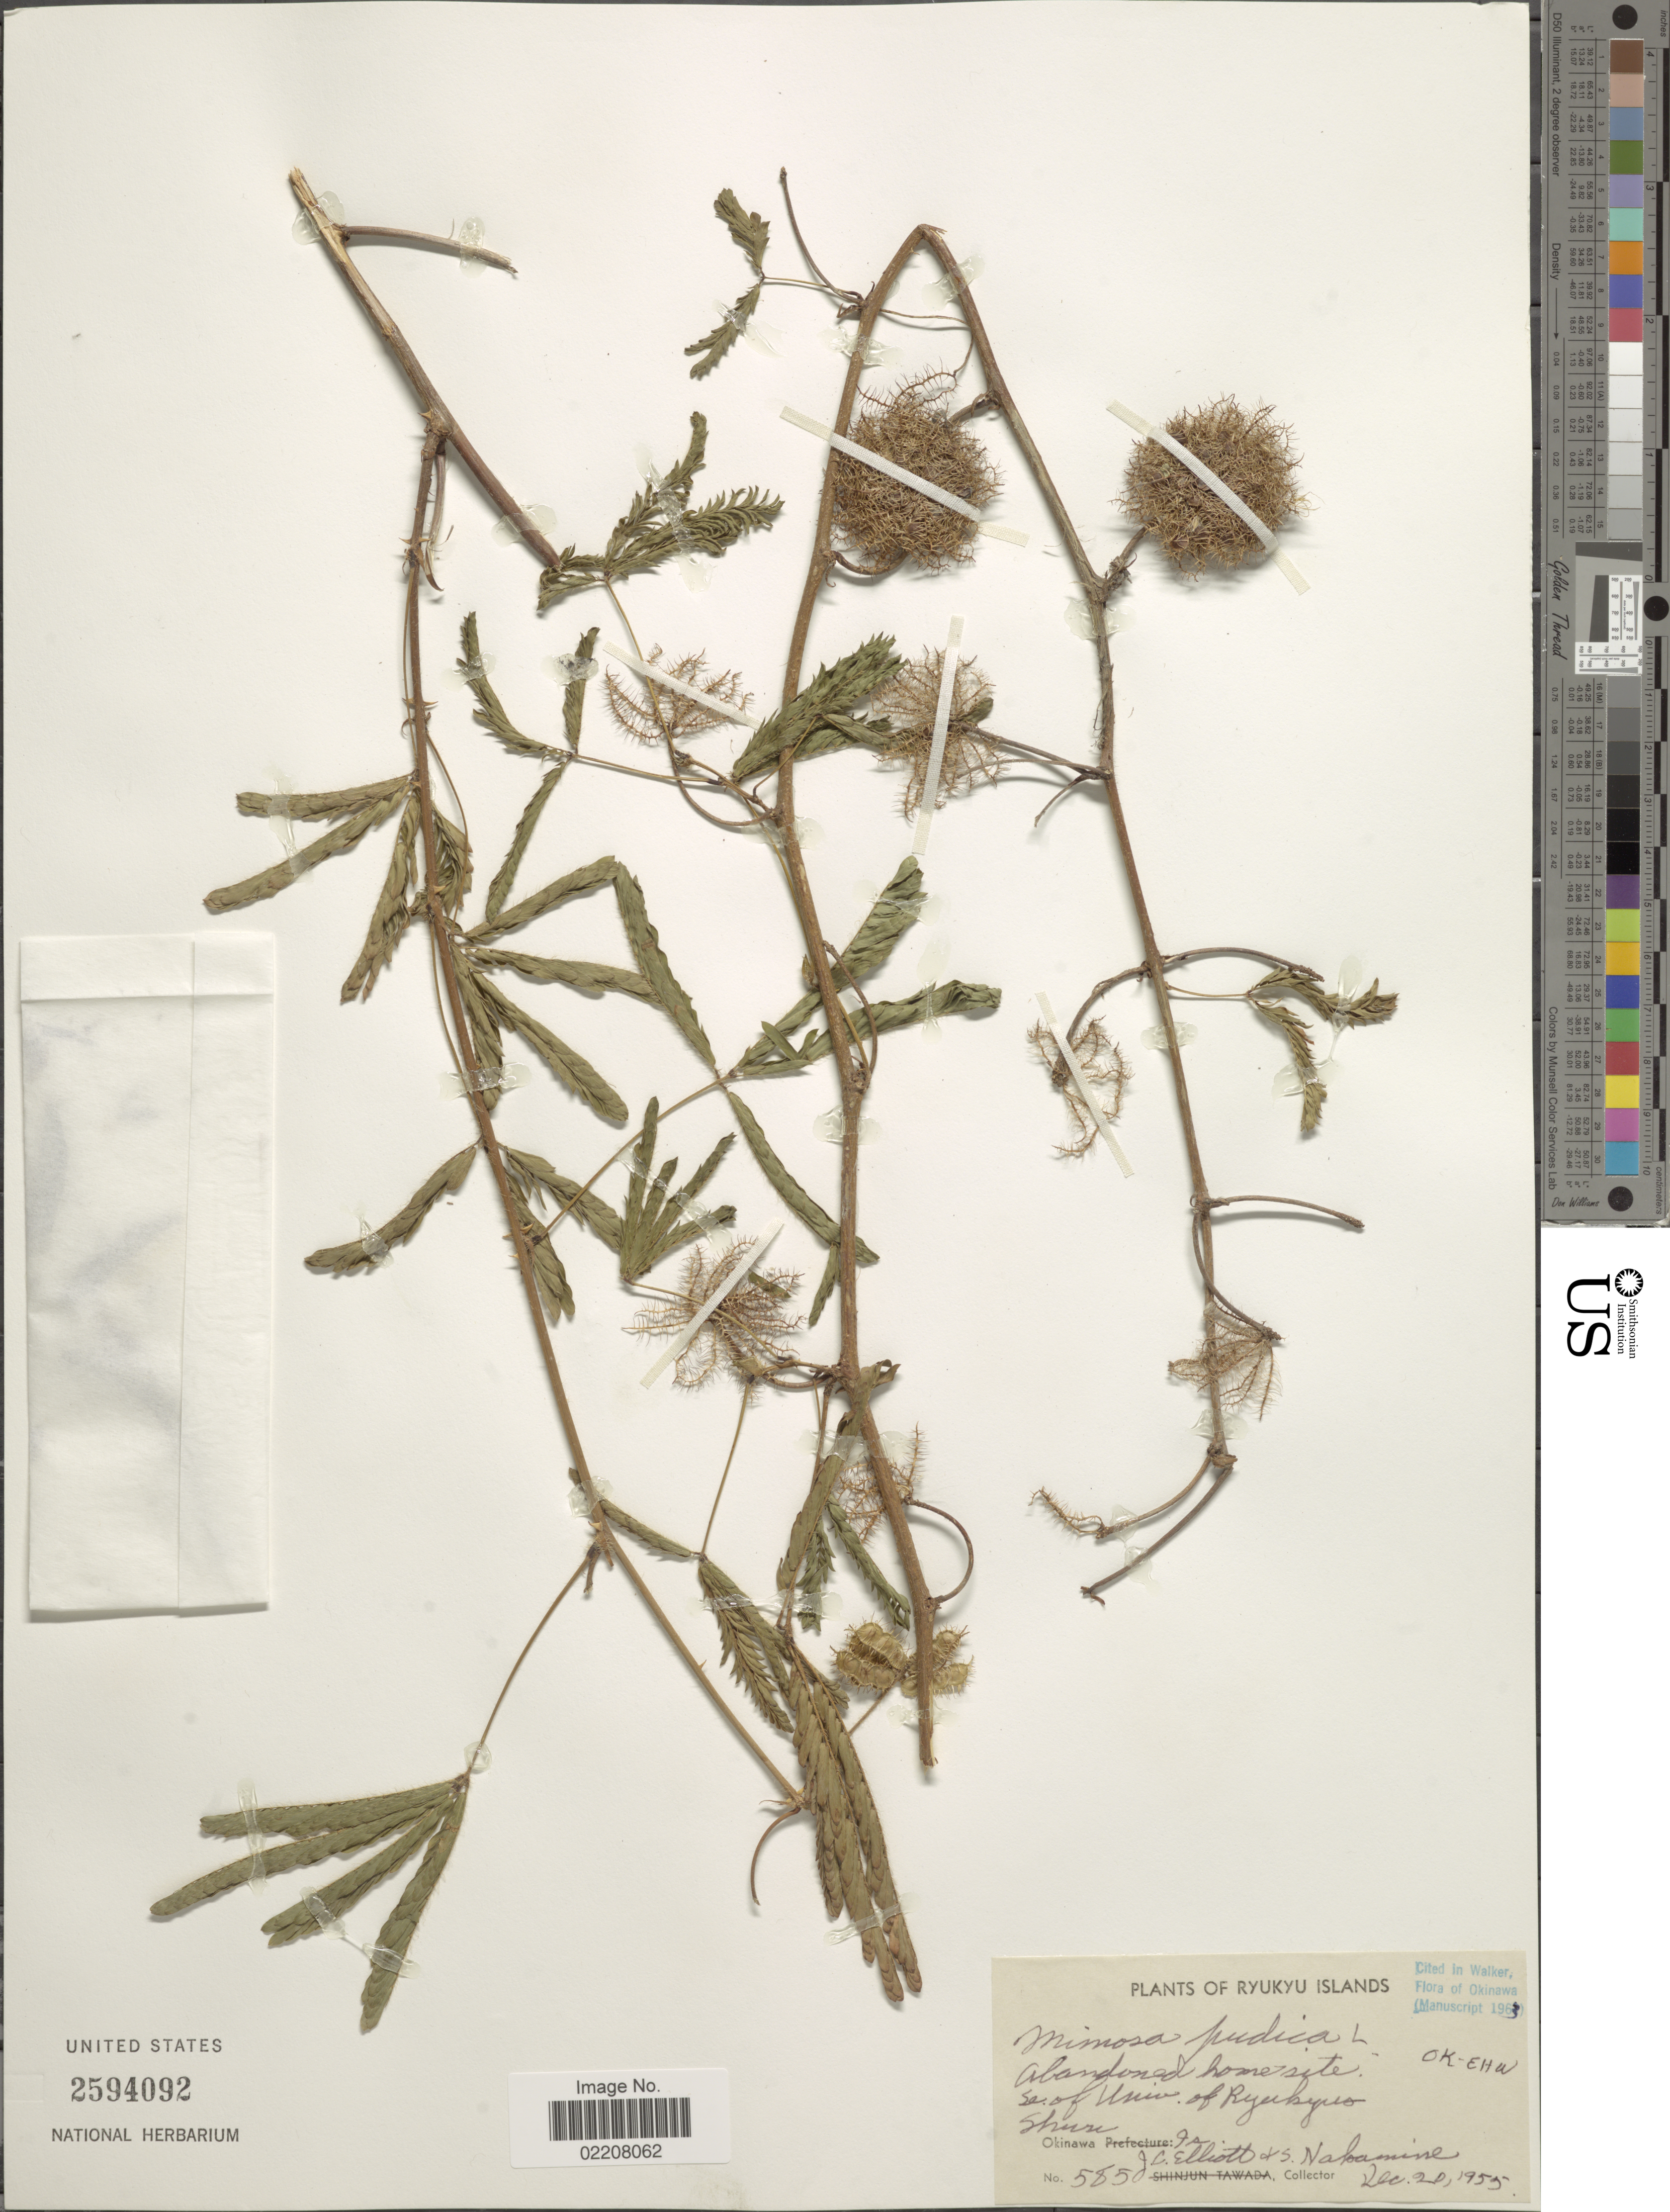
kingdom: Plantae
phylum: Tracheophyta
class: Magnoliopsida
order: Fabales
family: Fabaceae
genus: Mimosa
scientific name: Mimosa pudica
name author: L.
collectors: J. C. Elliott & S. Nakamine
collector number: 585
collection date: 1955-12-20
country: Japan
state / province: Okinawa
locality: Ryukyu Islands, abandoned home site, s. of Univ. of Ryukyus. Shuri.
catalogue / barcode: US 2594092